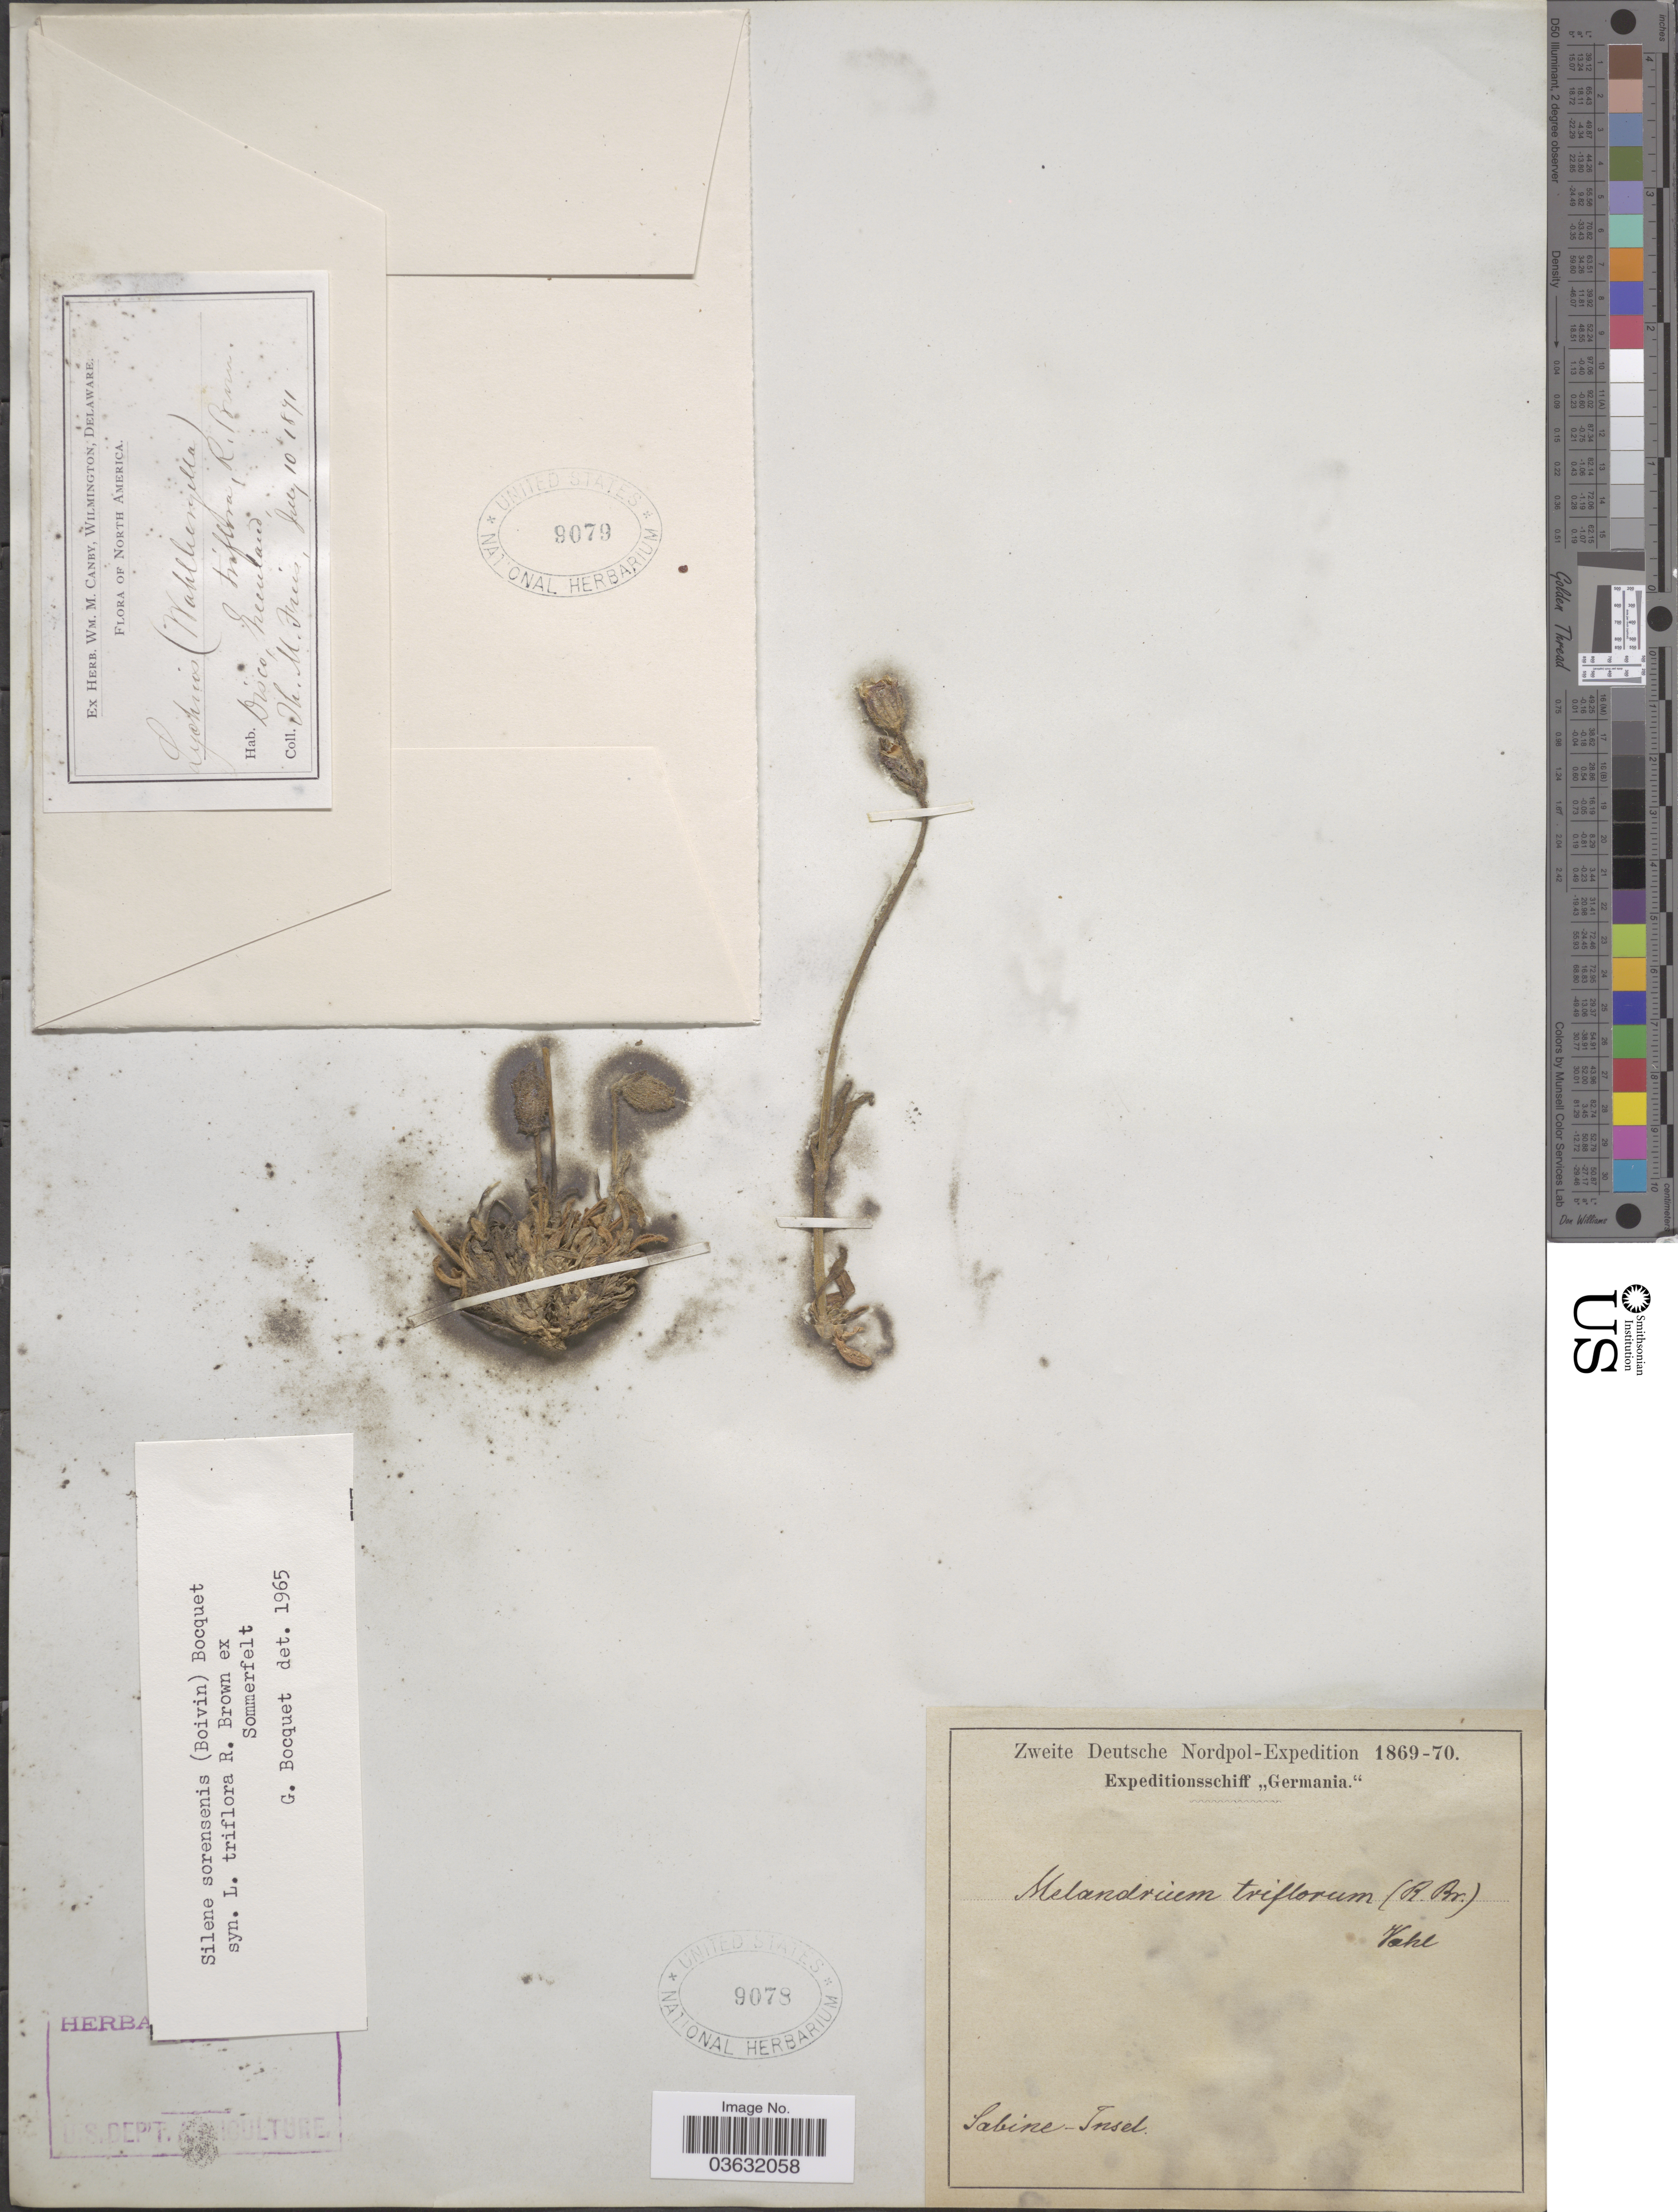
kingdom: Plantae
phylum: Tracheophyta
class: Magnoliopsida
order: Caryophyllales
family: Caryophyllaceae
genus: Silene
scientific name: Silene sorensenis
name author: (B. Boivin) Bocquet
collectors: T. Fries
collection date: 1871-07-10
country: Greenland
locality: Disco.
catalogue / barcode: US 9079-2